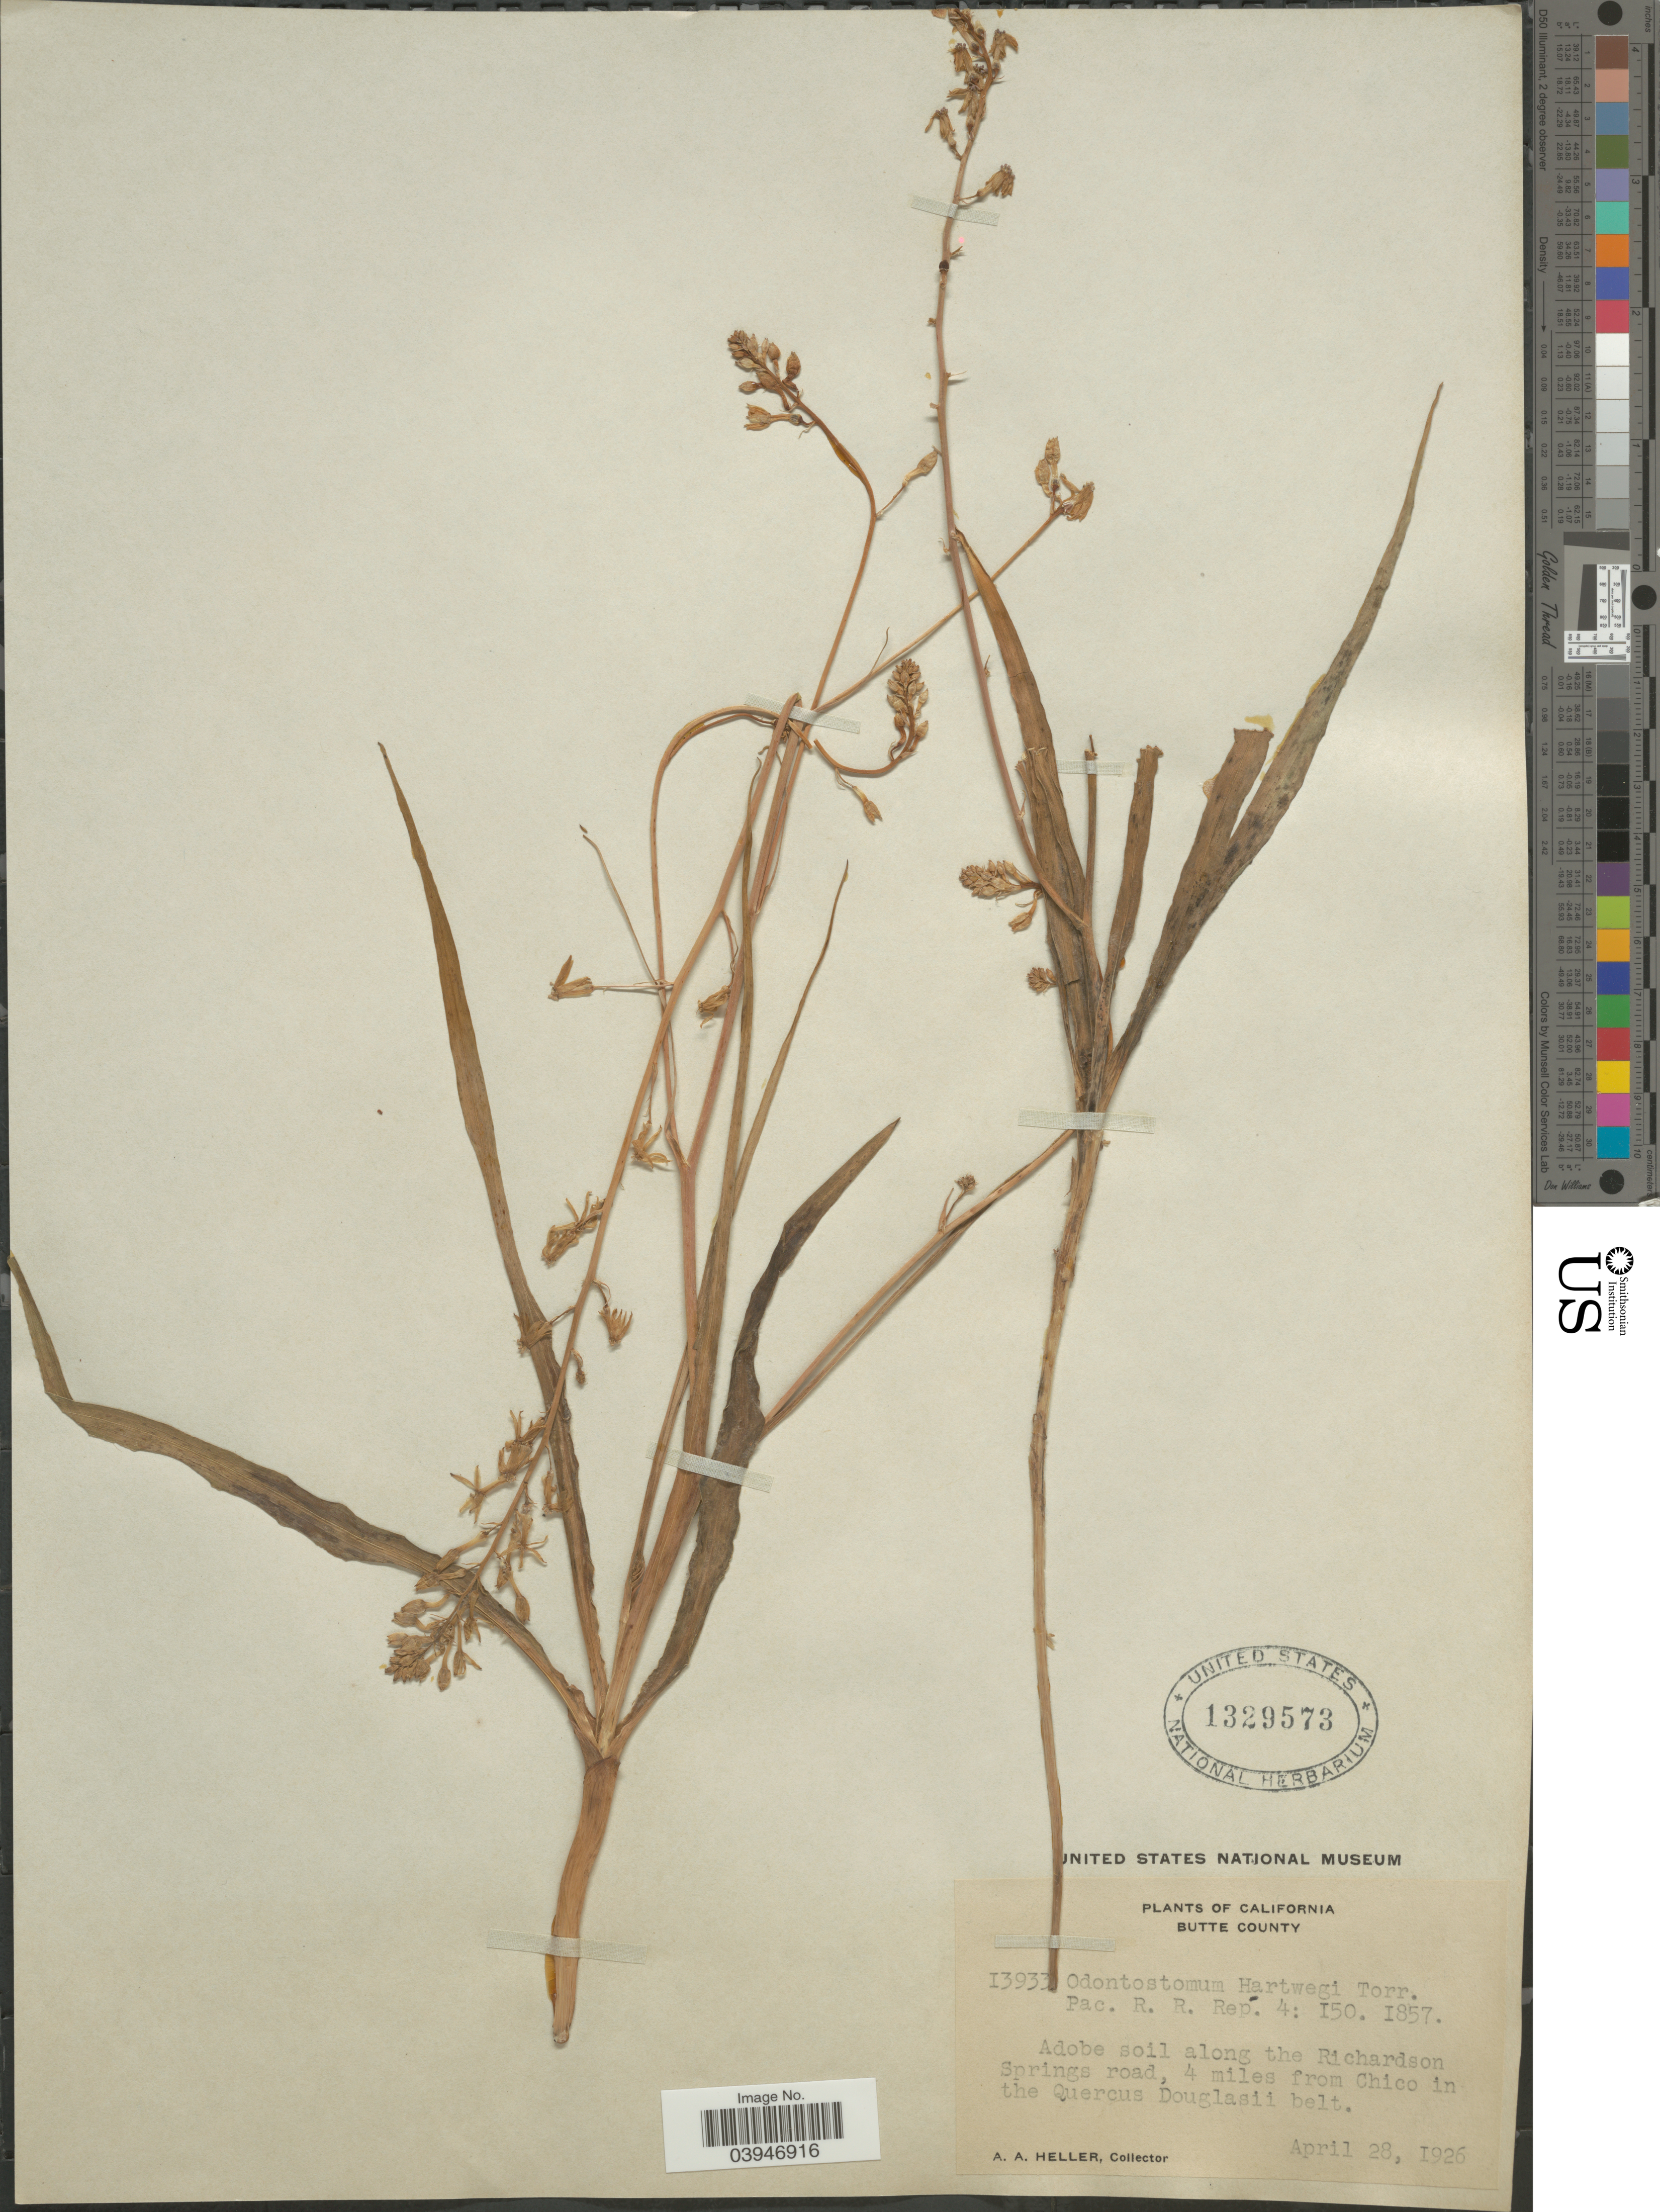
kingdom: Plantae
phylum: Tracheophyta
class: Liliopsida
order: Asparagales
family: Tecophilaeaceae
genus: Odontostomum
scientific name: Odontostomum hartwegii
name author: Torr.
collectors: A. A. Heller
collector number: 13933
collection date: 1926-04-28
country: United States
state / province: California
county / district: Butte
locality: Butte County. Along the Richardson Springs road, 4 miles from Chico in the Quercus Douglasii belt.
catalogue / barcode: US 1329573